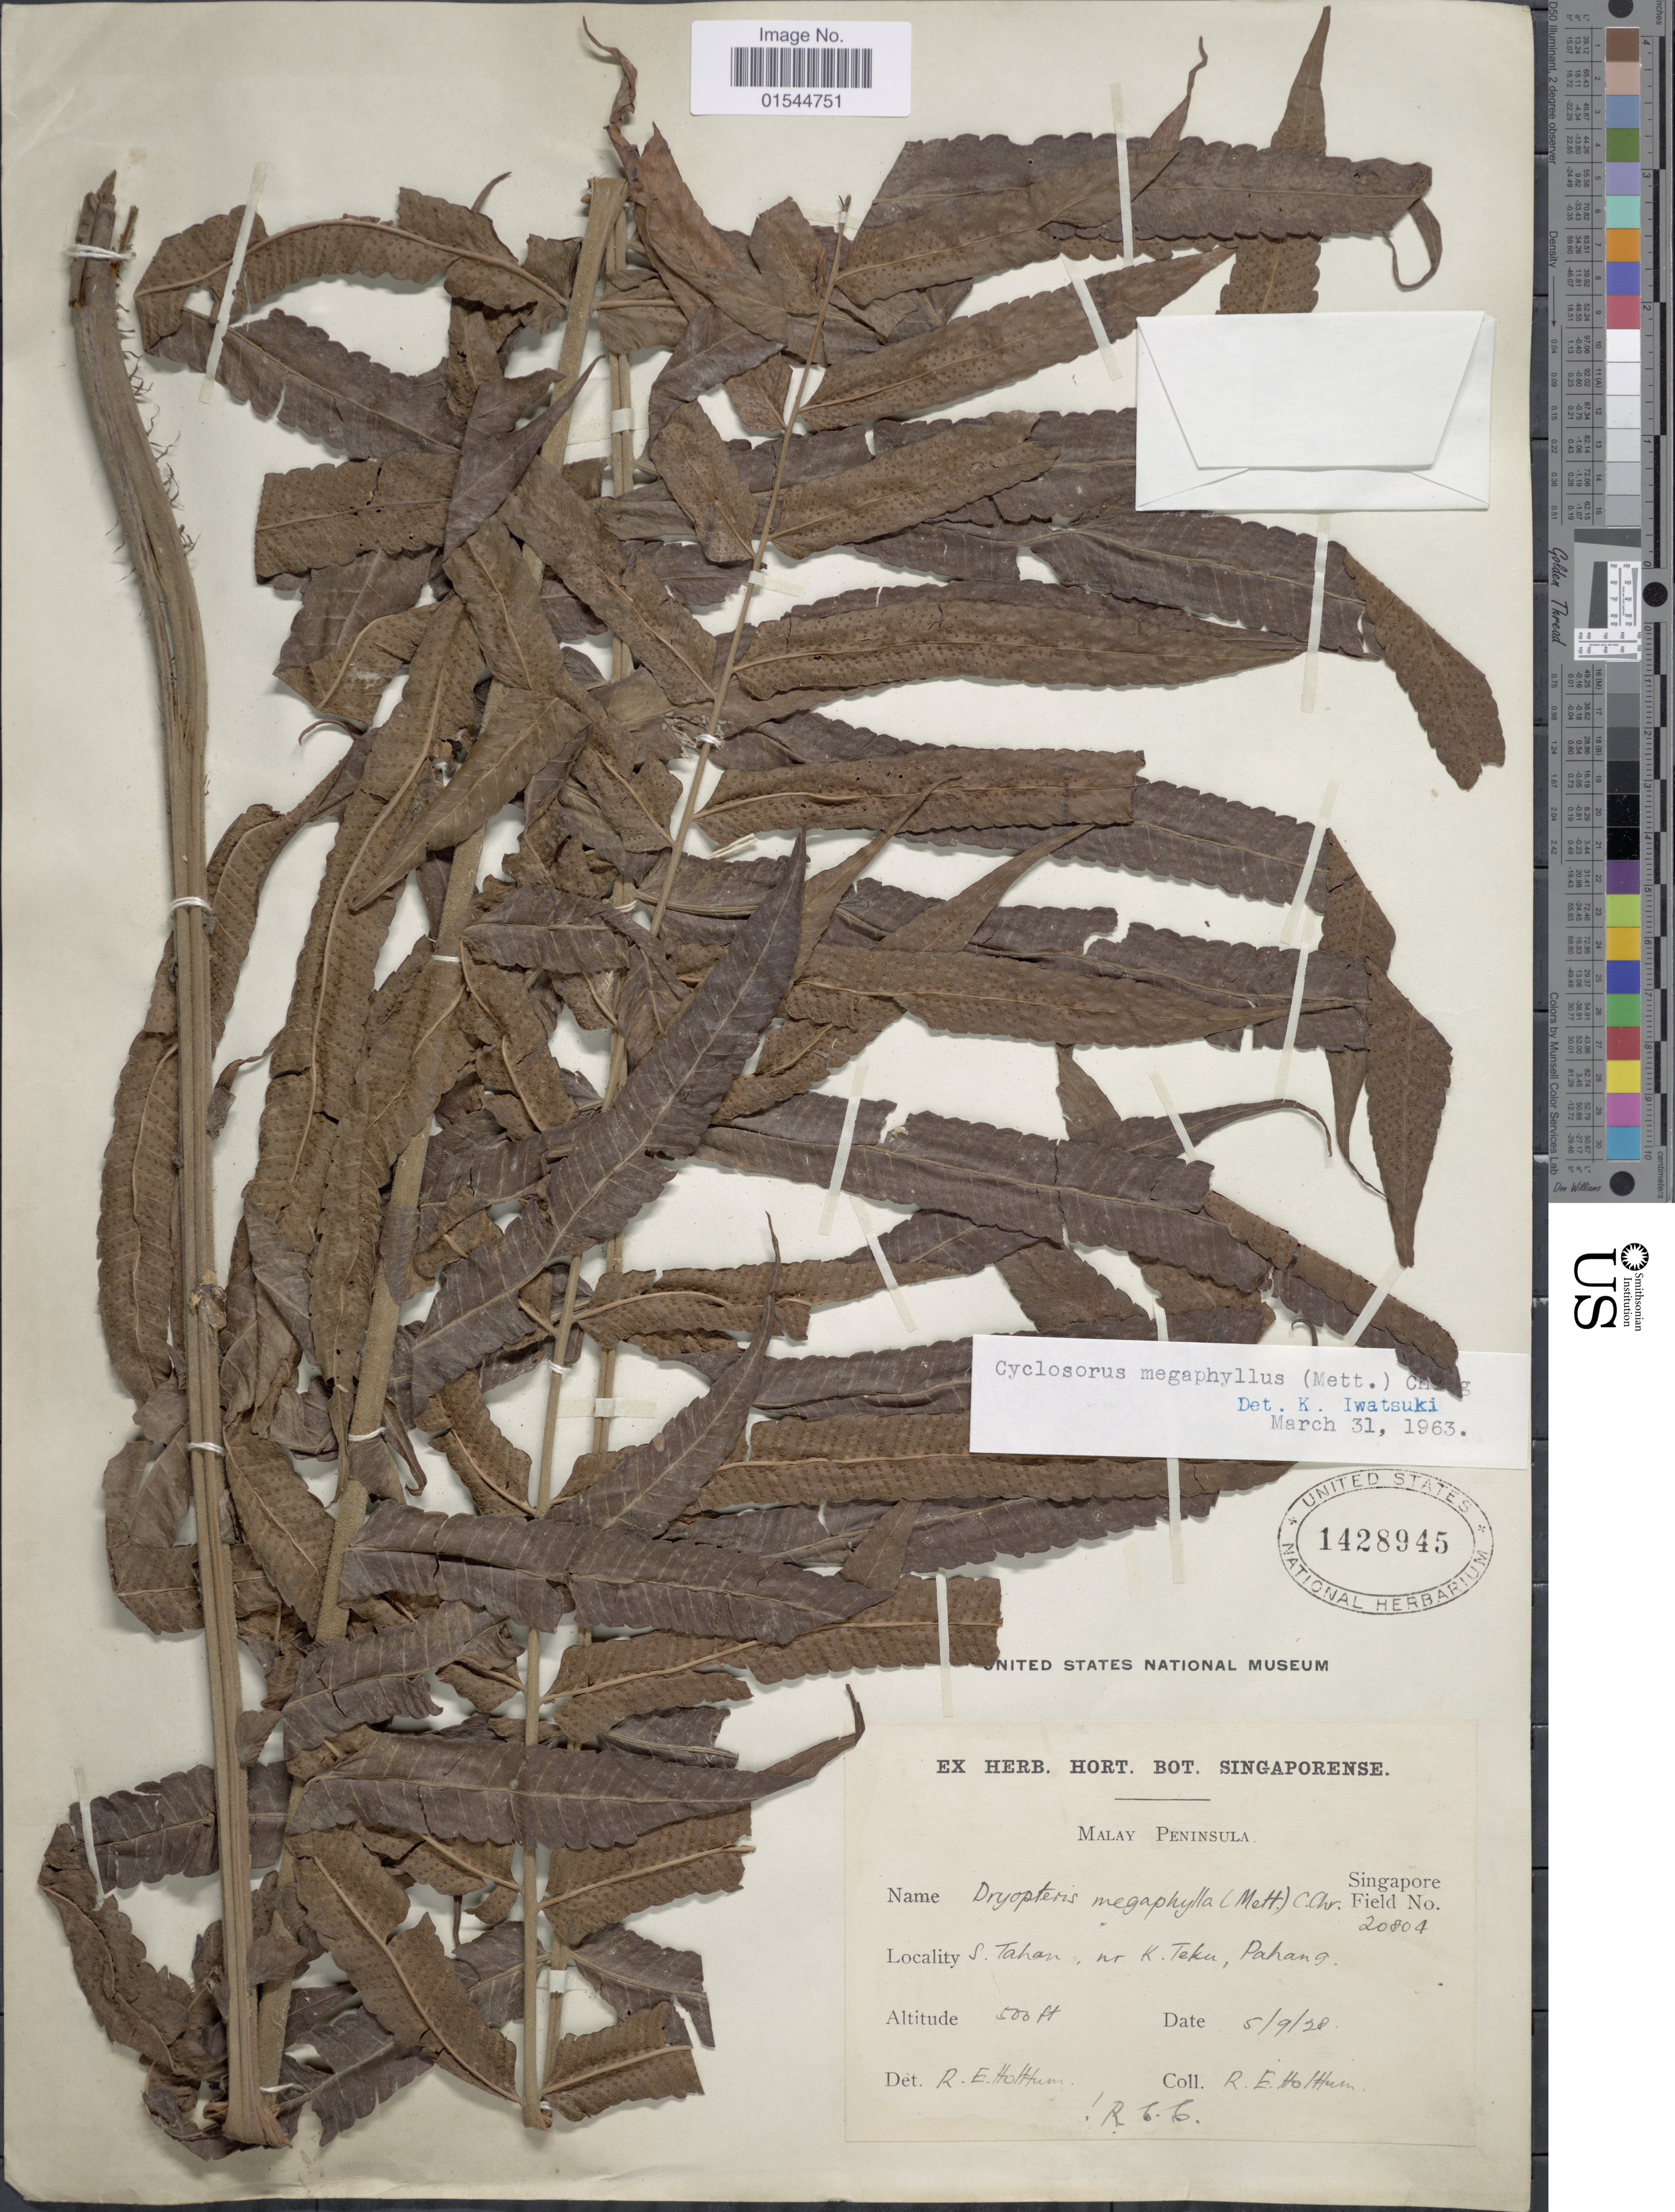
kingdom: Plantae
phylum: Tracheophyta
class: Polypodiopsida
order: Polypodiales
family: Thelypteridaceae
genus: Sphaerostephanos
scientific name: Sphaerostephanos penniger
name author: (Hook.) Holttum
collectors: R. E. Holttum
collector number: Singapore Field No. 20804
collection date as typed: Transcribed d/m/y: 5/9/28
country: Malaysia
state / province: Pahang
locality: Malay Peninsula, S. Tahan, nr K. Teku, Pahang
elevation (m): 152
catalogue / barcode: US 1428945